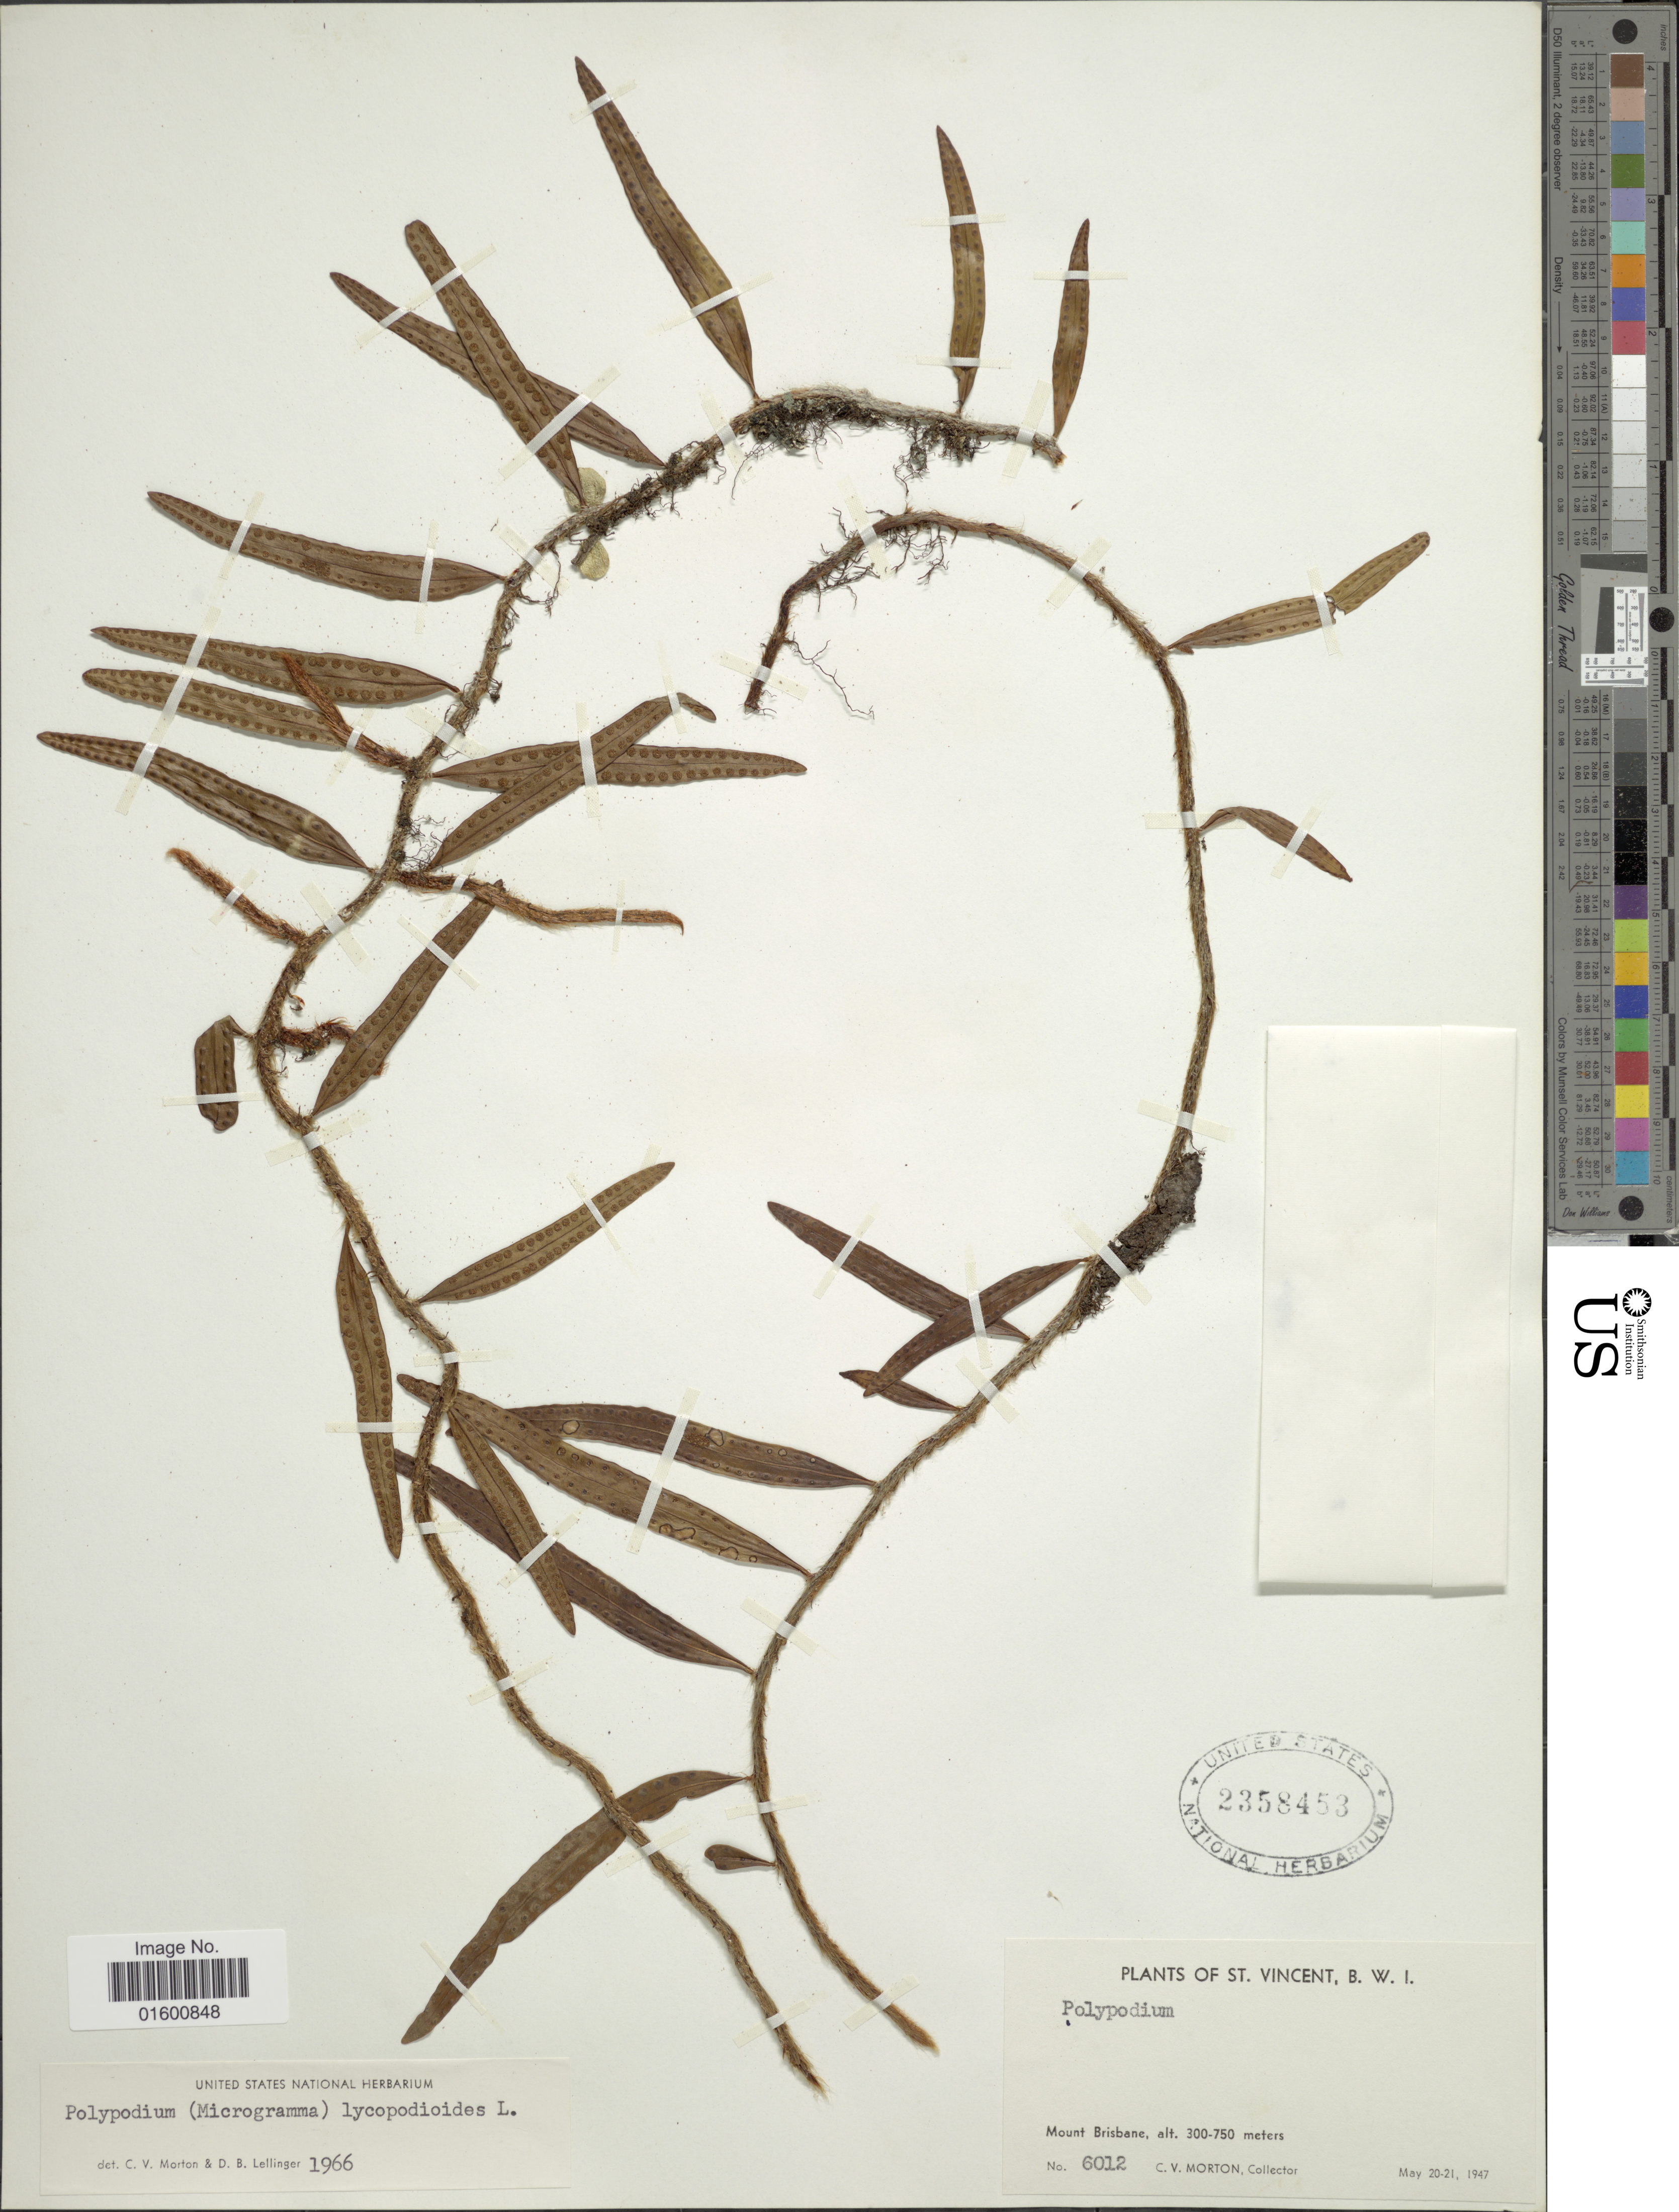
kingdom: Plantae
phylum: Tracheophyta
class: Polypodiopsida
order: Polypodiales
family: Polypodiaceae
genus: Microgramma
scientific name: Microgramma lycopodioides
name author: (L.) Copel.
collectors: C. V. Morton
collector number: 6012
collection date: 1947-05-20/1947-05-21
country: St. Vincent - Grenadines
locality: St. Vincent, B. W. I., Mount Brisbane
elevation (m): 300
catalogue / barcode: US 2358453